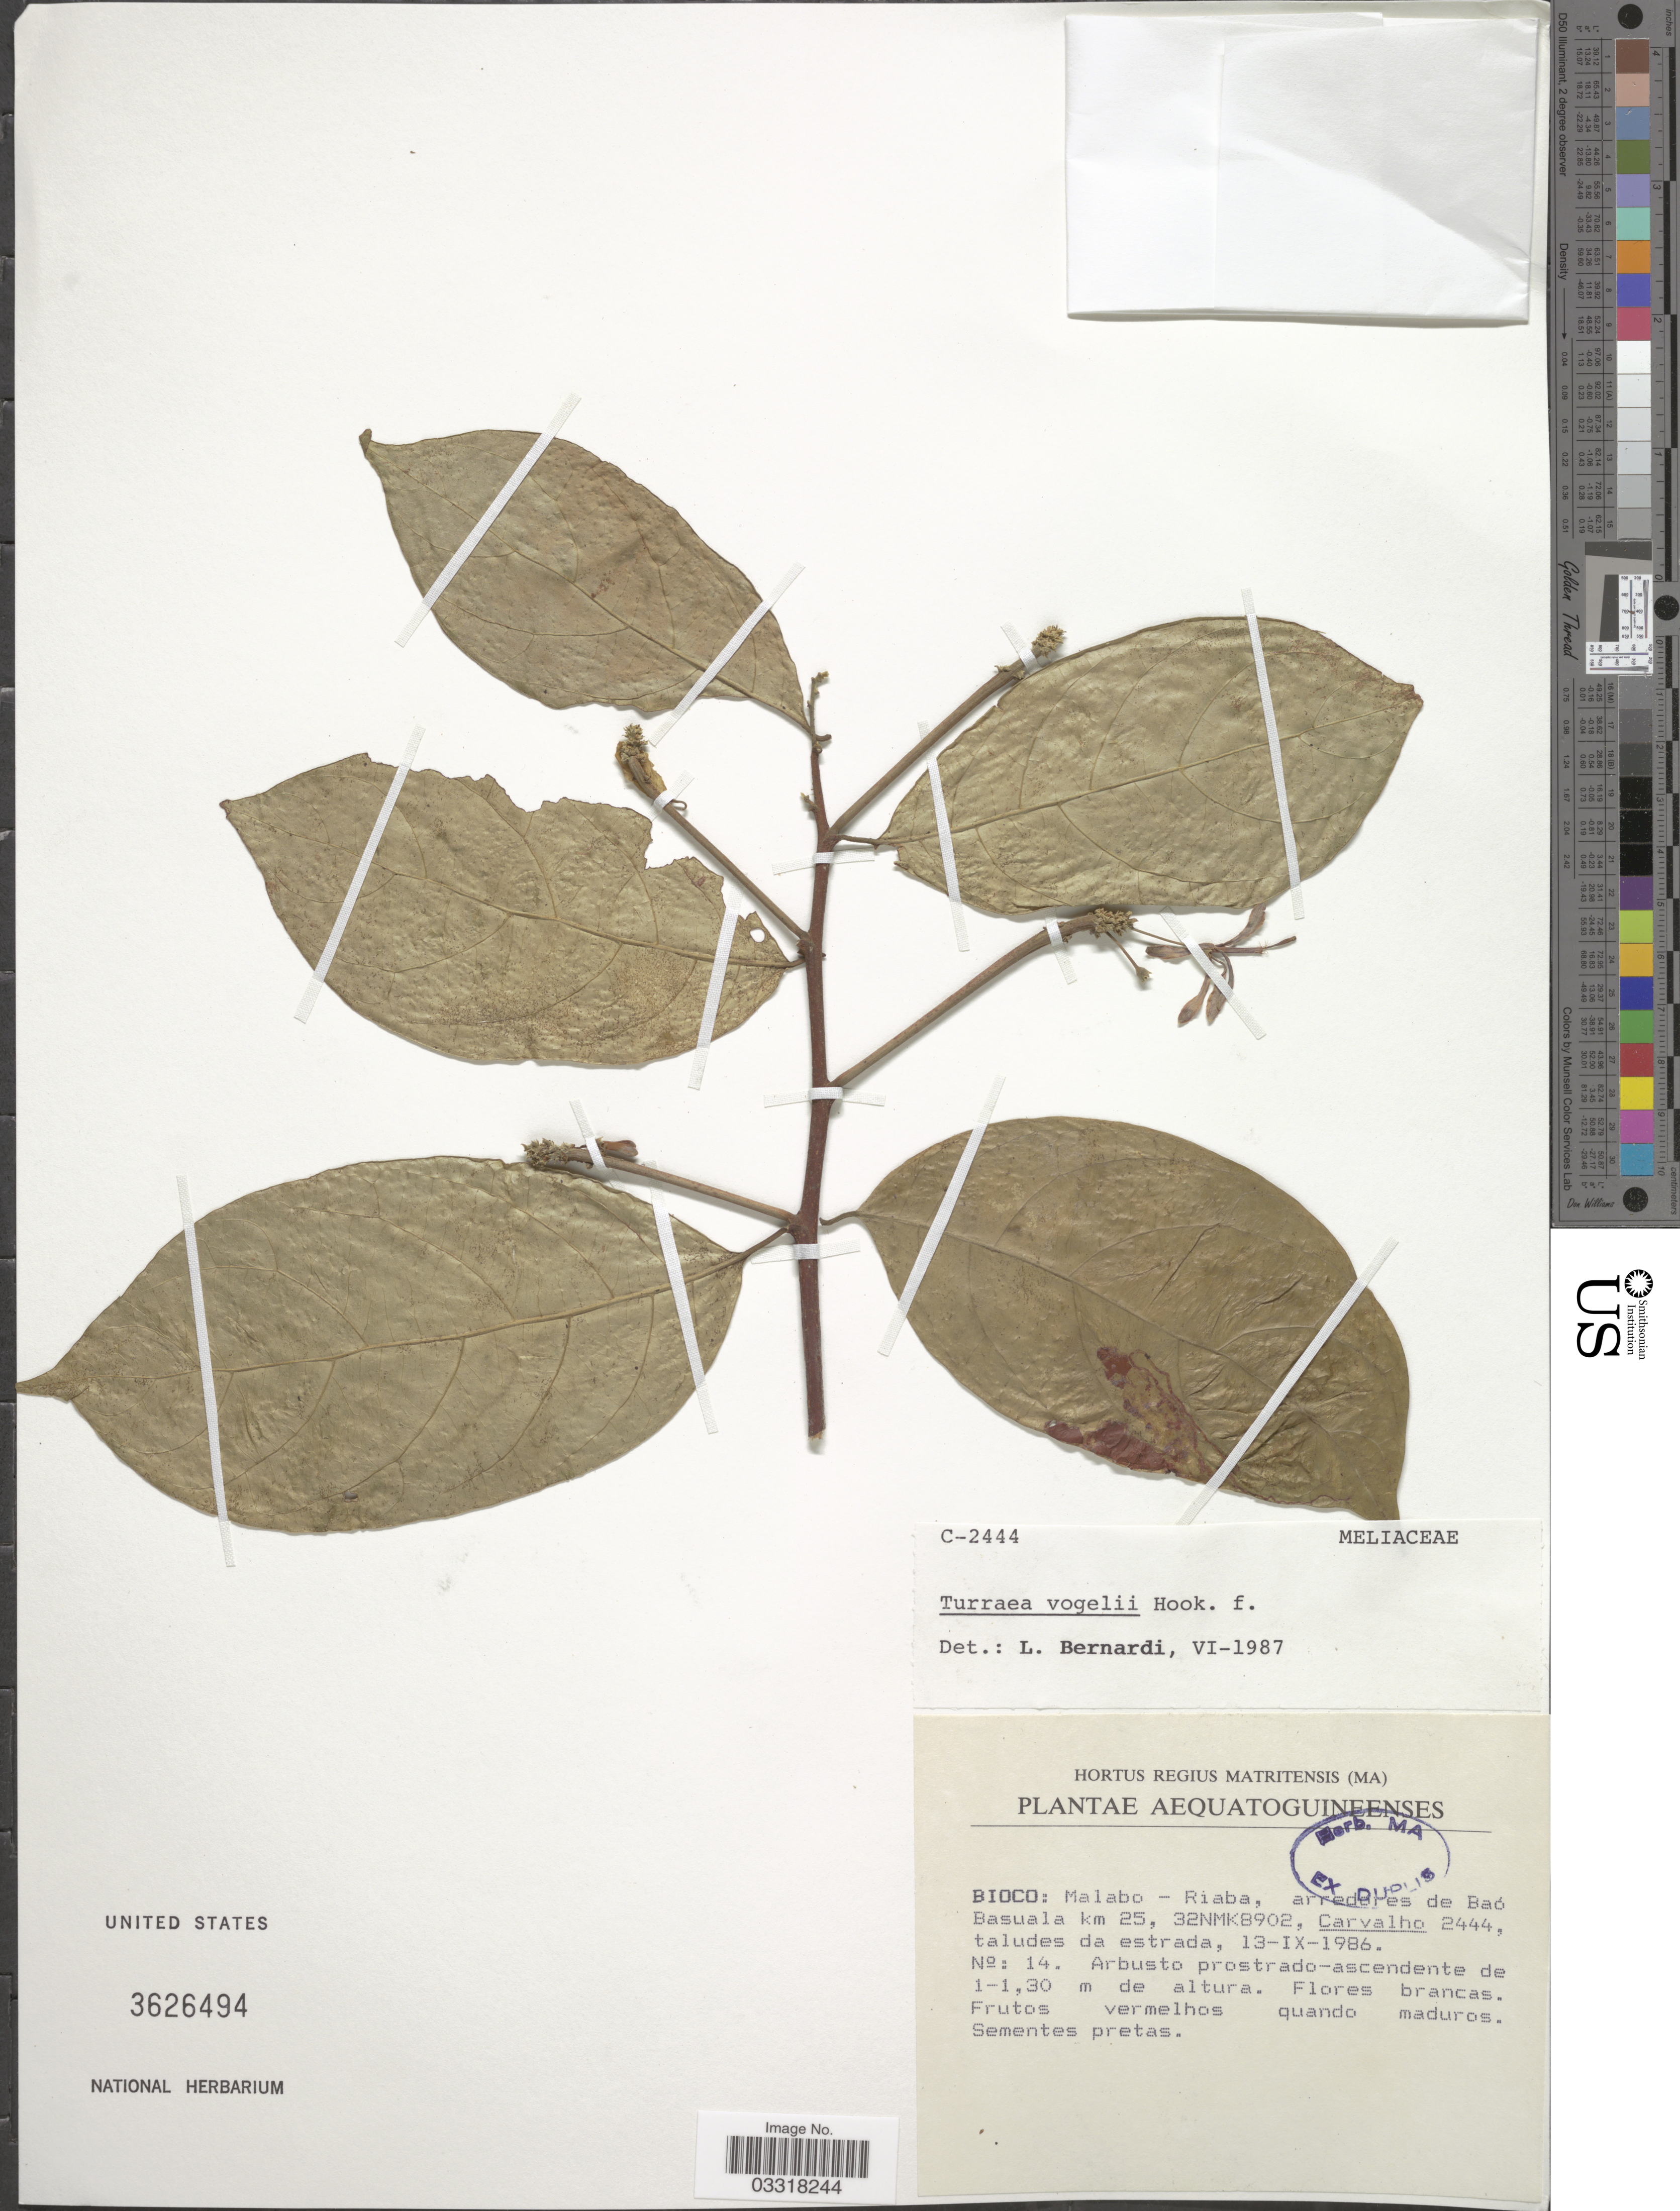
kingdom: Plantae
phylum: Tracheophyta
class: Magnoliopsida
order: Sapindales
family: Meliaceae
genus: Turraea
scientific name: Turraea vogelii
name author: Hook. f. ex Benth.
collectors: Carvalho, --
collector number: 2444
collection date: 1986-09-13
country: Equatorial Guinea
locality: Aequatoguineenses. bioco: Malabo - Riaba, arredores de Baó Basuala km 25, 32NMK8902.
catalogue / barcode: US 3626494